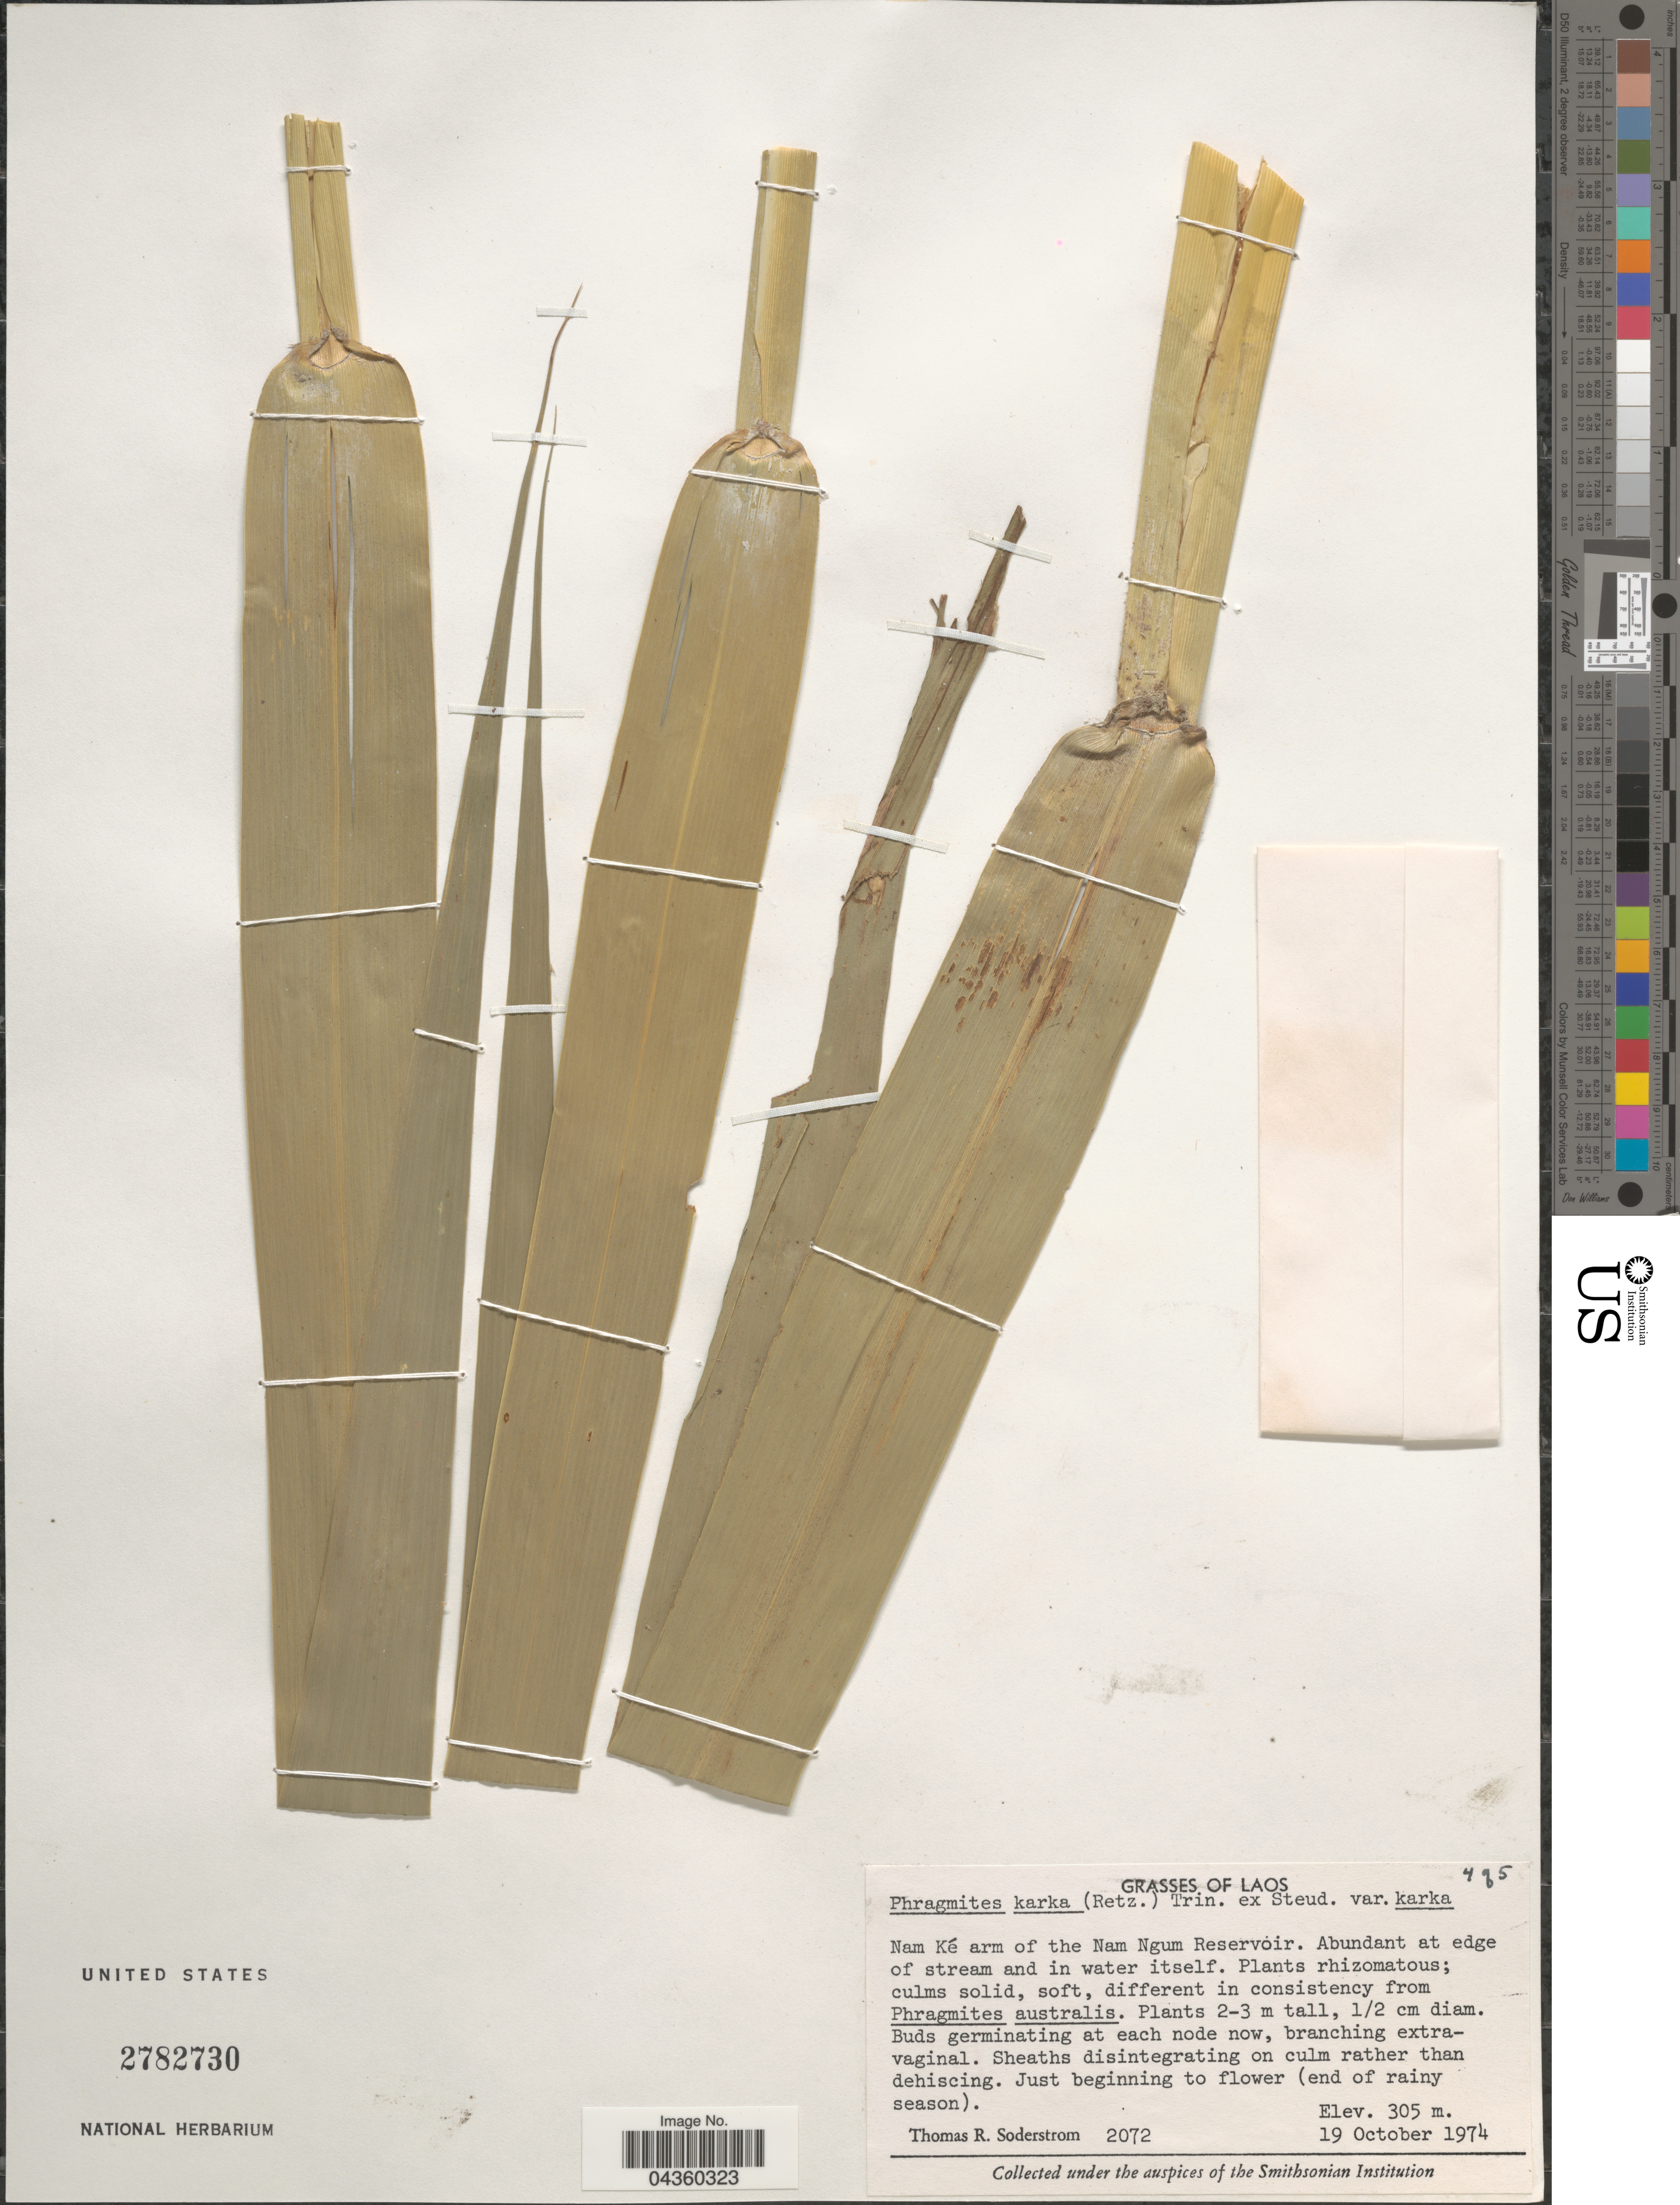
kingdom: Plantae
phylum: Tracheophyta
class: Liliopsida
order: Poales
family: Poaceae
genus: Phragmites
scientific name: Phragmites karka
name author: (Retz.) Trin. ex Steud.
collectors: T. R. Soderstrom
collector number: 2072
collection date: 1974-10-19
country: Laos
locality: Nam Ké arm of the Nam Ngum Reservoir.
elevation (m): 305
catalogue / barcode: US 2782730